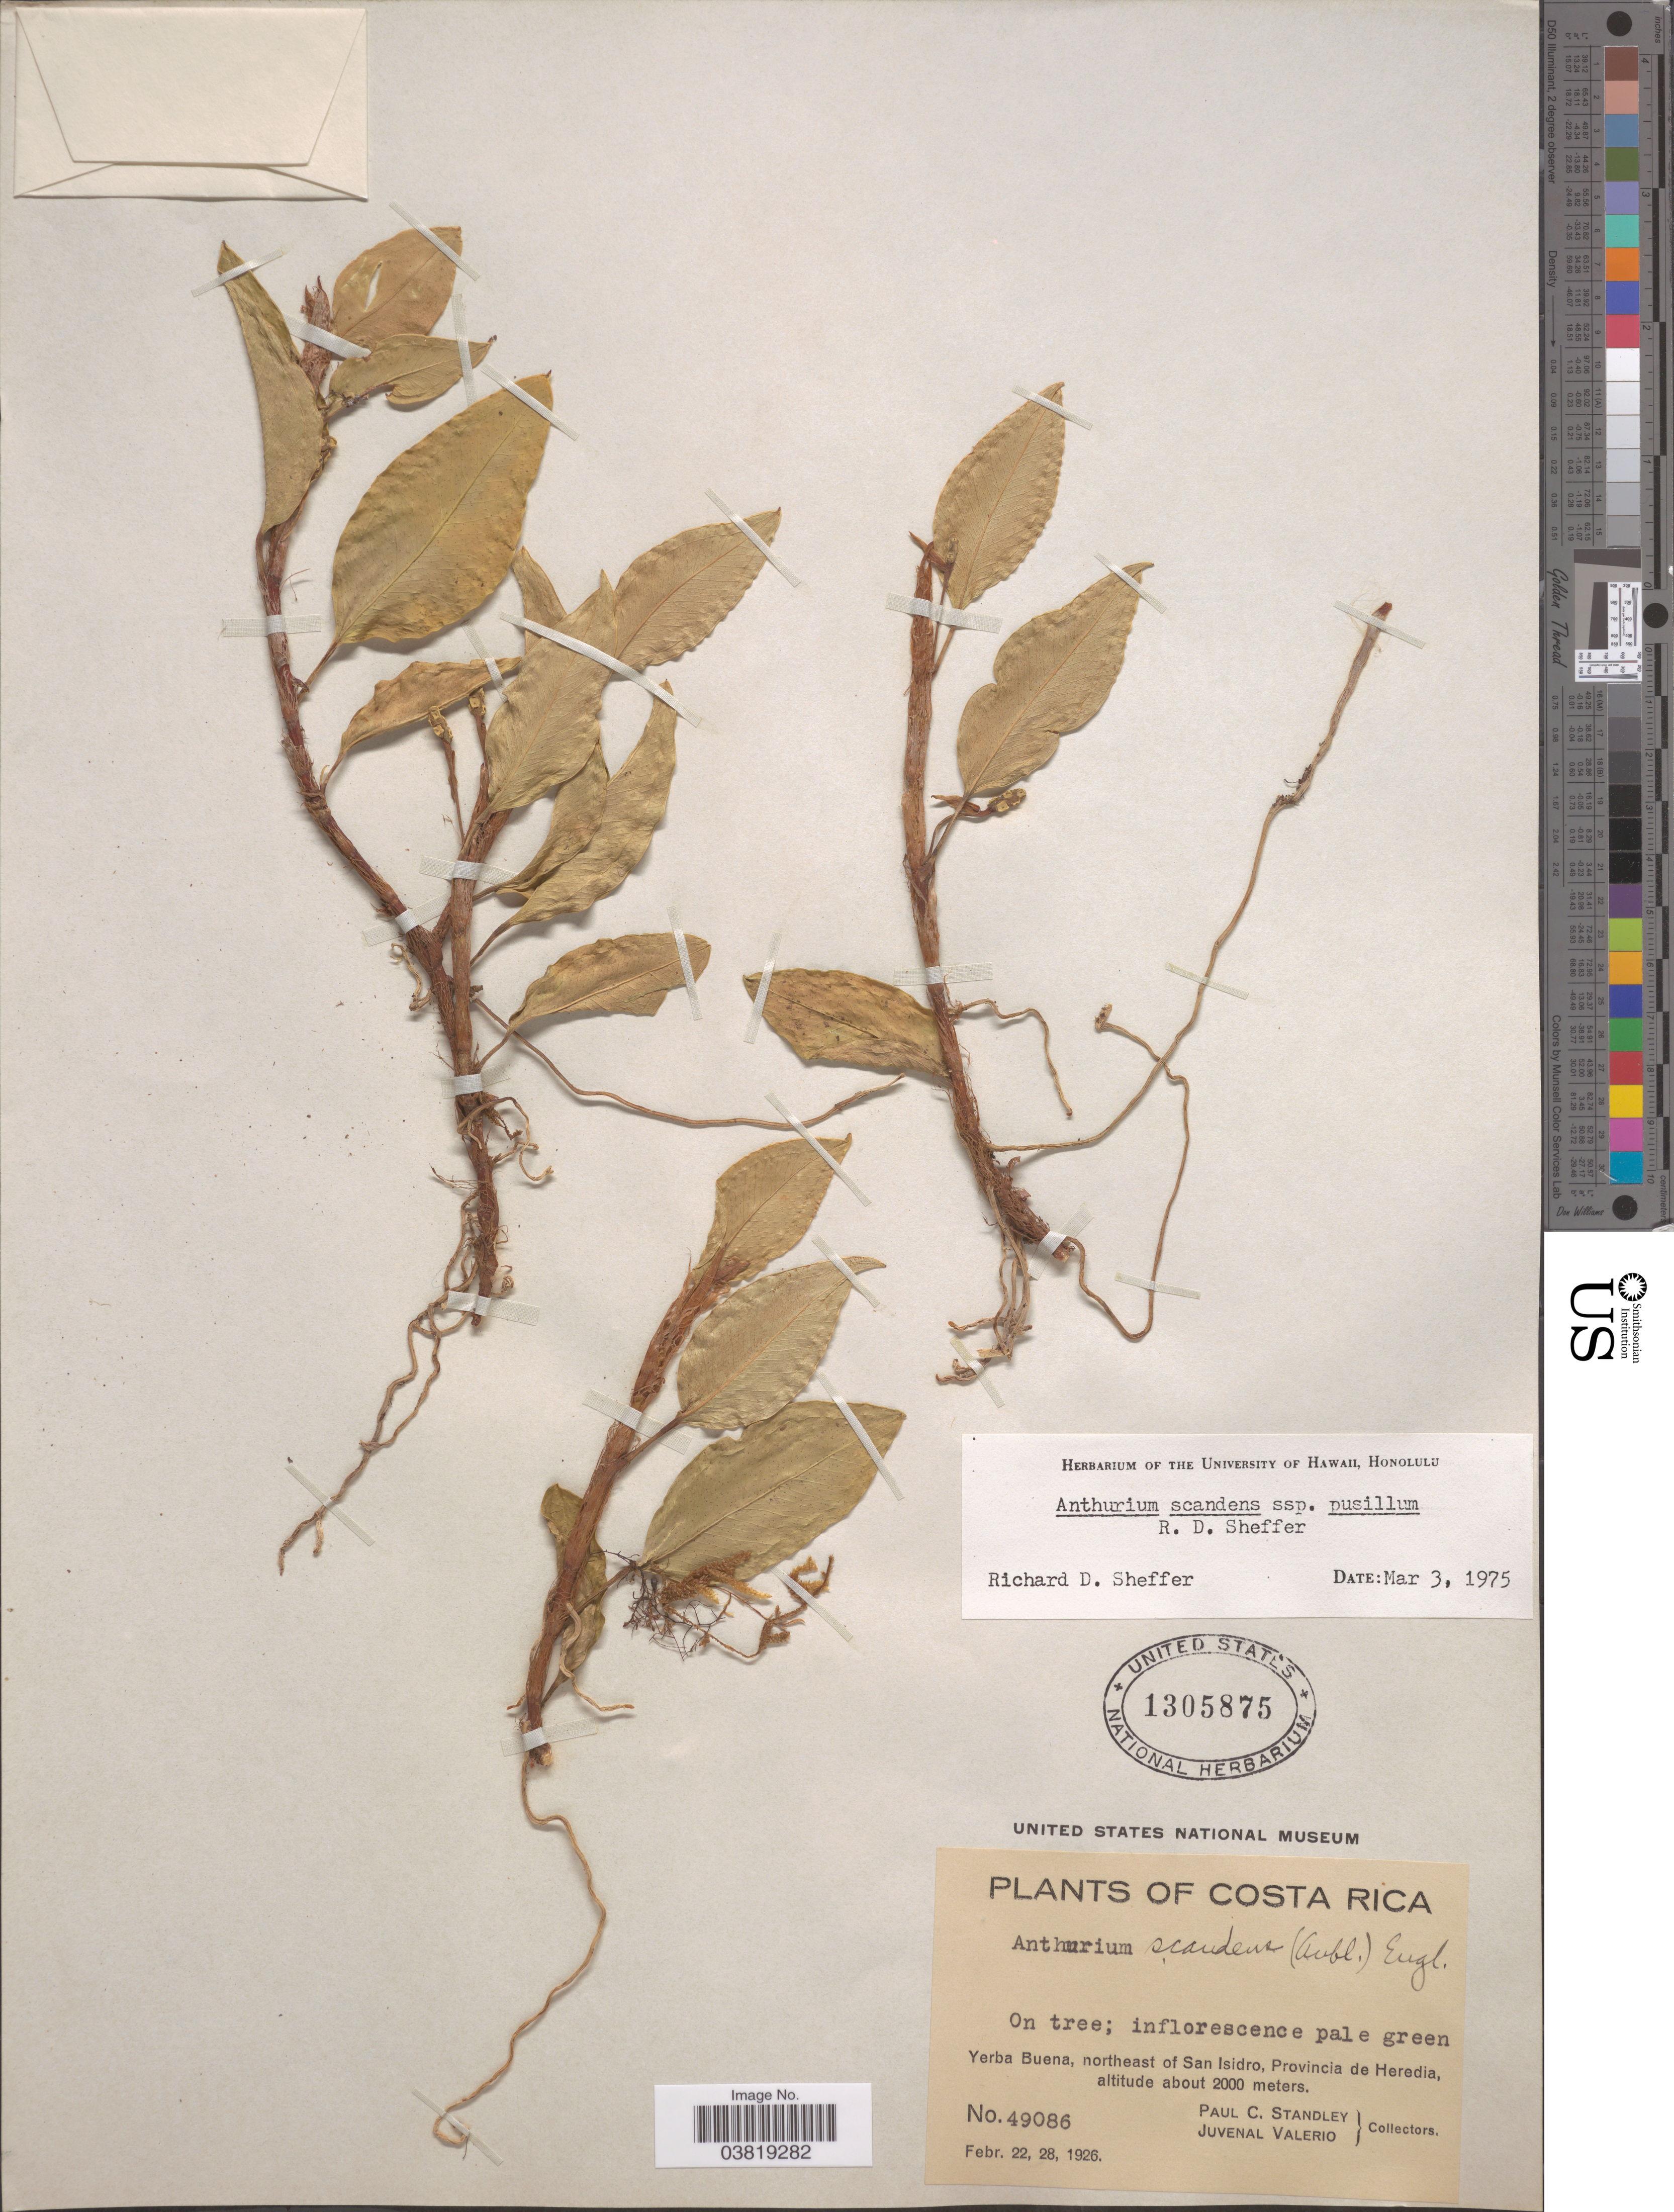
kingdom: Plantae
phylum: Tracheophyta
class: Liliopsida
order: Alismatales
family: Araceae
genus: Anthurium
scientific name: Anthurium scandens subsp. pusillum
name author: Sheffer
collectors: P. C. Standley & J. Valerio R.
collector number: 49086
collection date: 1926-02-22/1926-02-28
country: Costa Rica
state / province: Heredia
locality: Yerba Buena, northeast of San Isidro.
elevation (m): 2000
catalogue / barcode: US 1305875